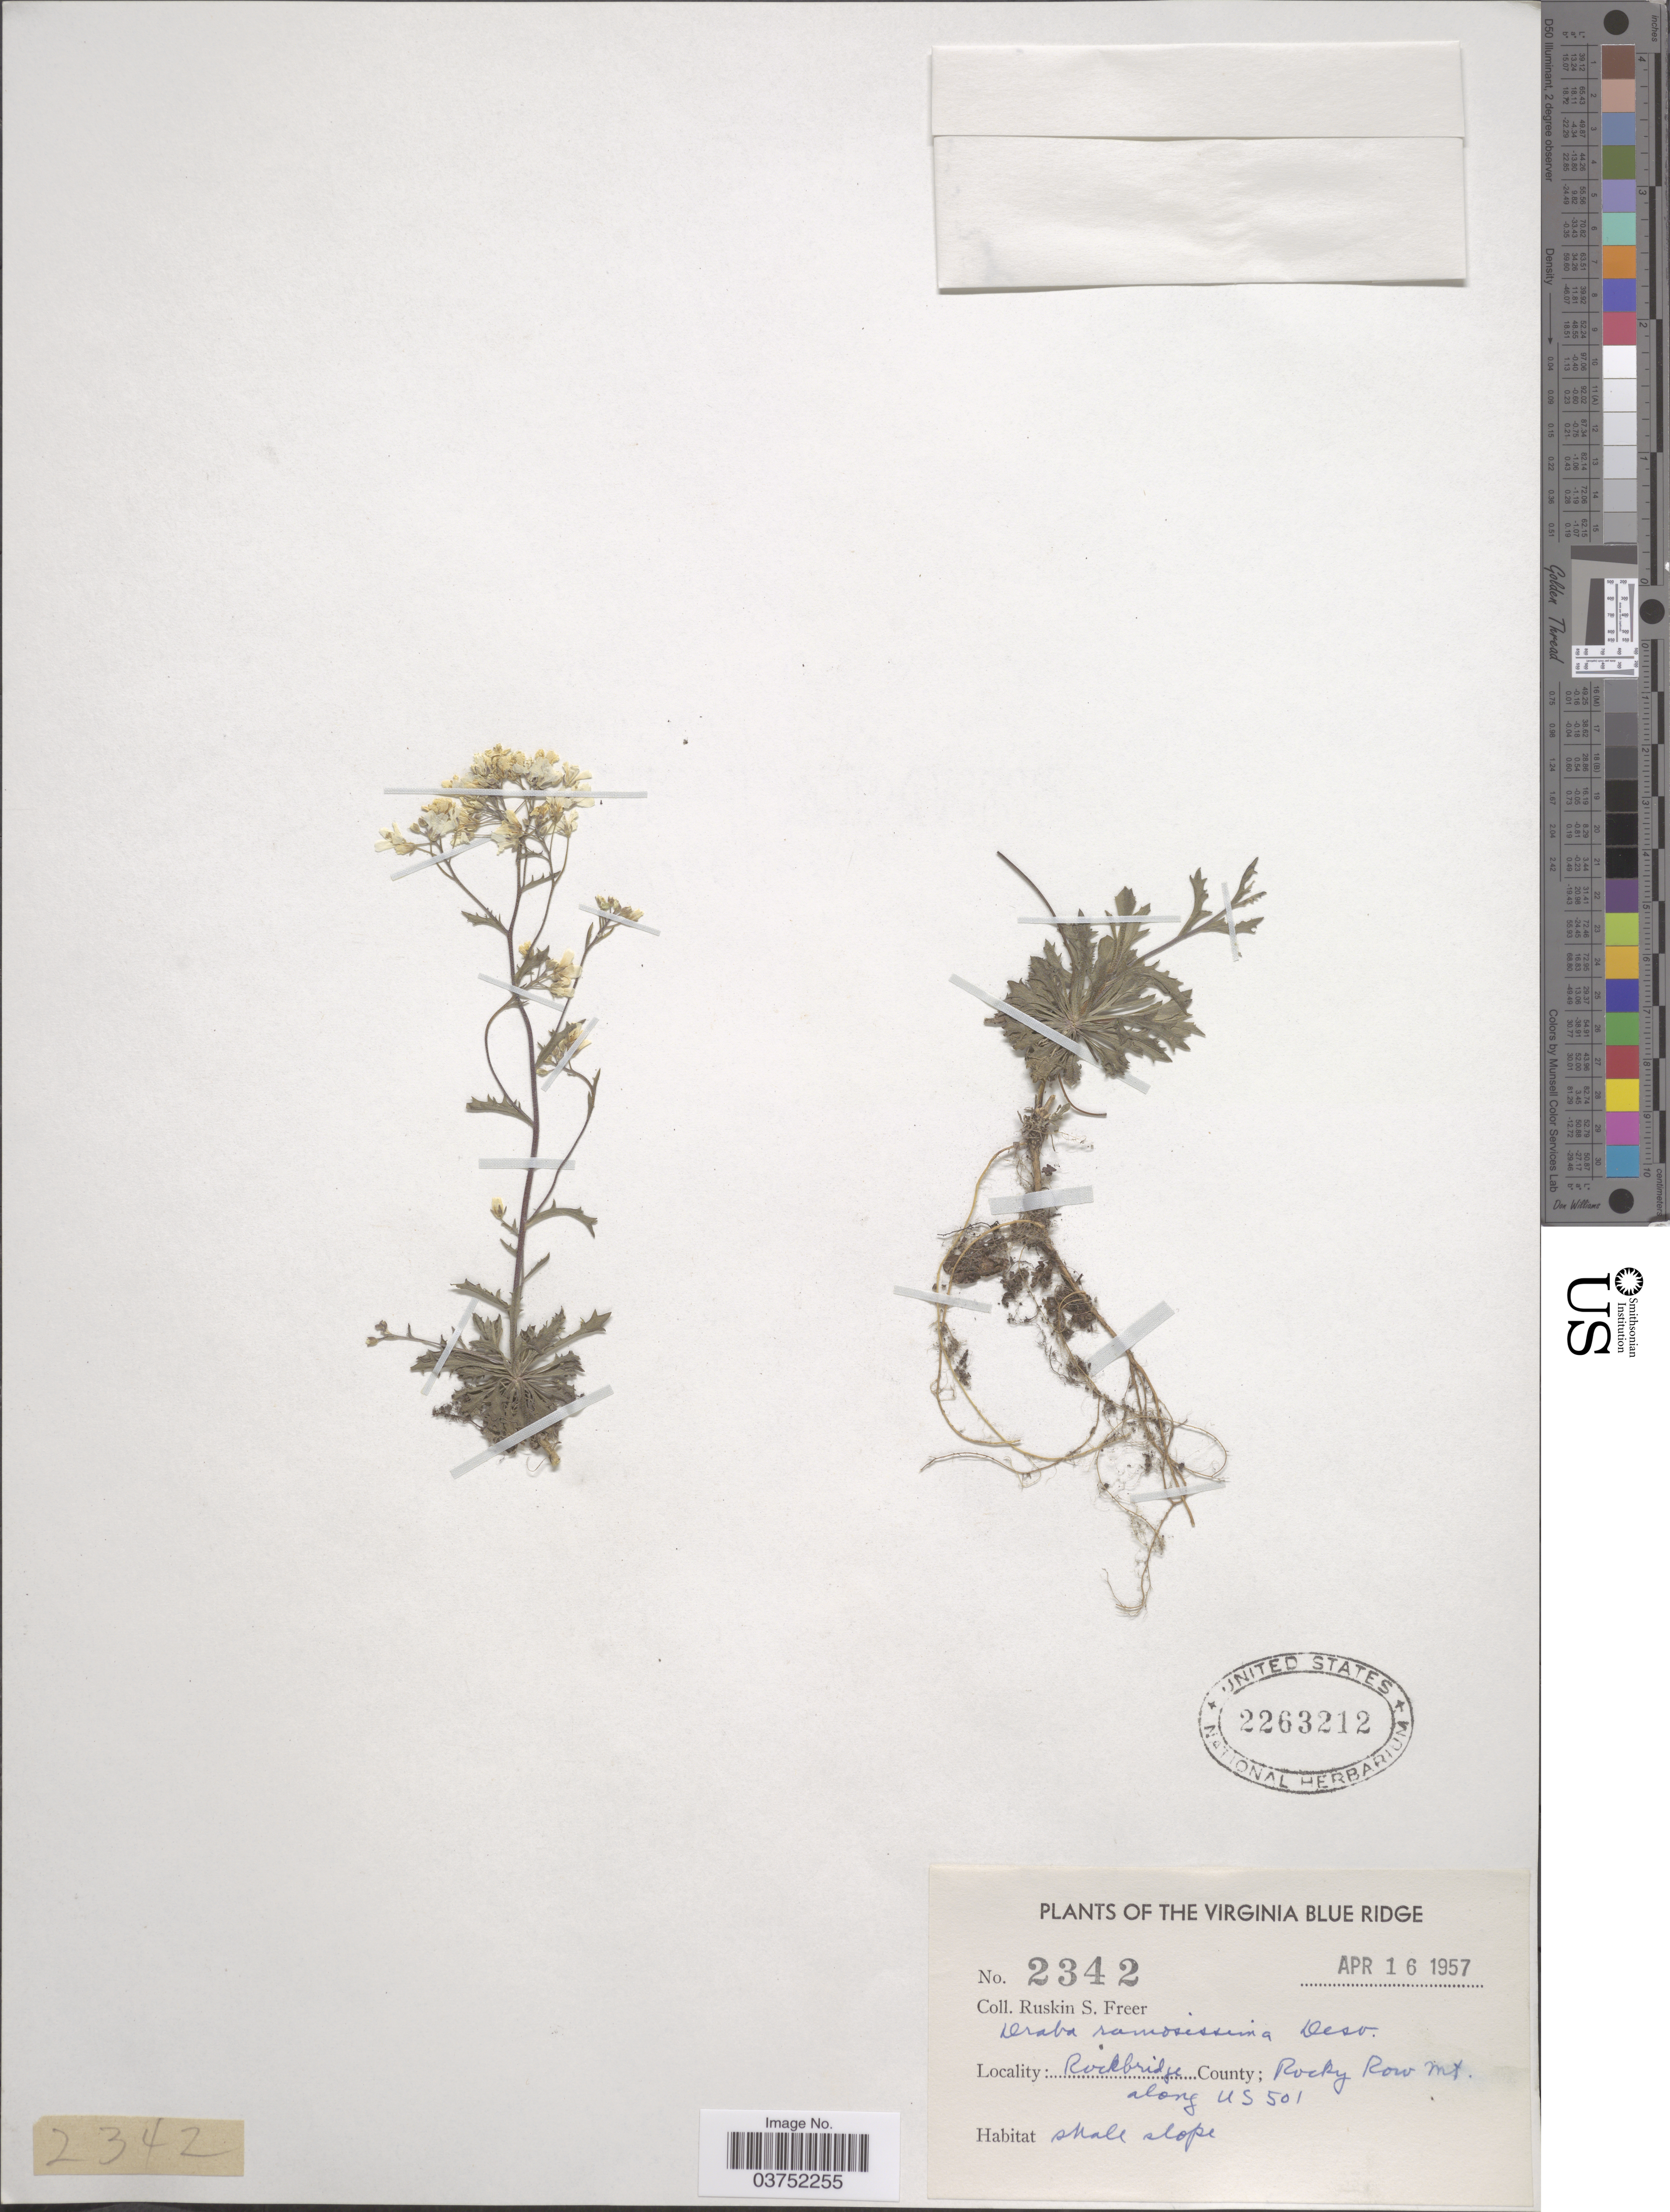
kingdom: Plantae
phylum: Tracheophyta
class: Magnoliopsida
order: Brassicales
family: Brassicaceae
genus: Draba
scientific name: Draba ramosissima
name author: Desv.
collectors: R. Freer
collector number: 2342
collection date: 1957-04-16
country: United States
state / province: Virginia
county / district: Rockbridge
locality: Virginia Blue Ridge. Rockbridge County; Rocky Row Mt. along US 501.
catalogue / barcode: US 2263212